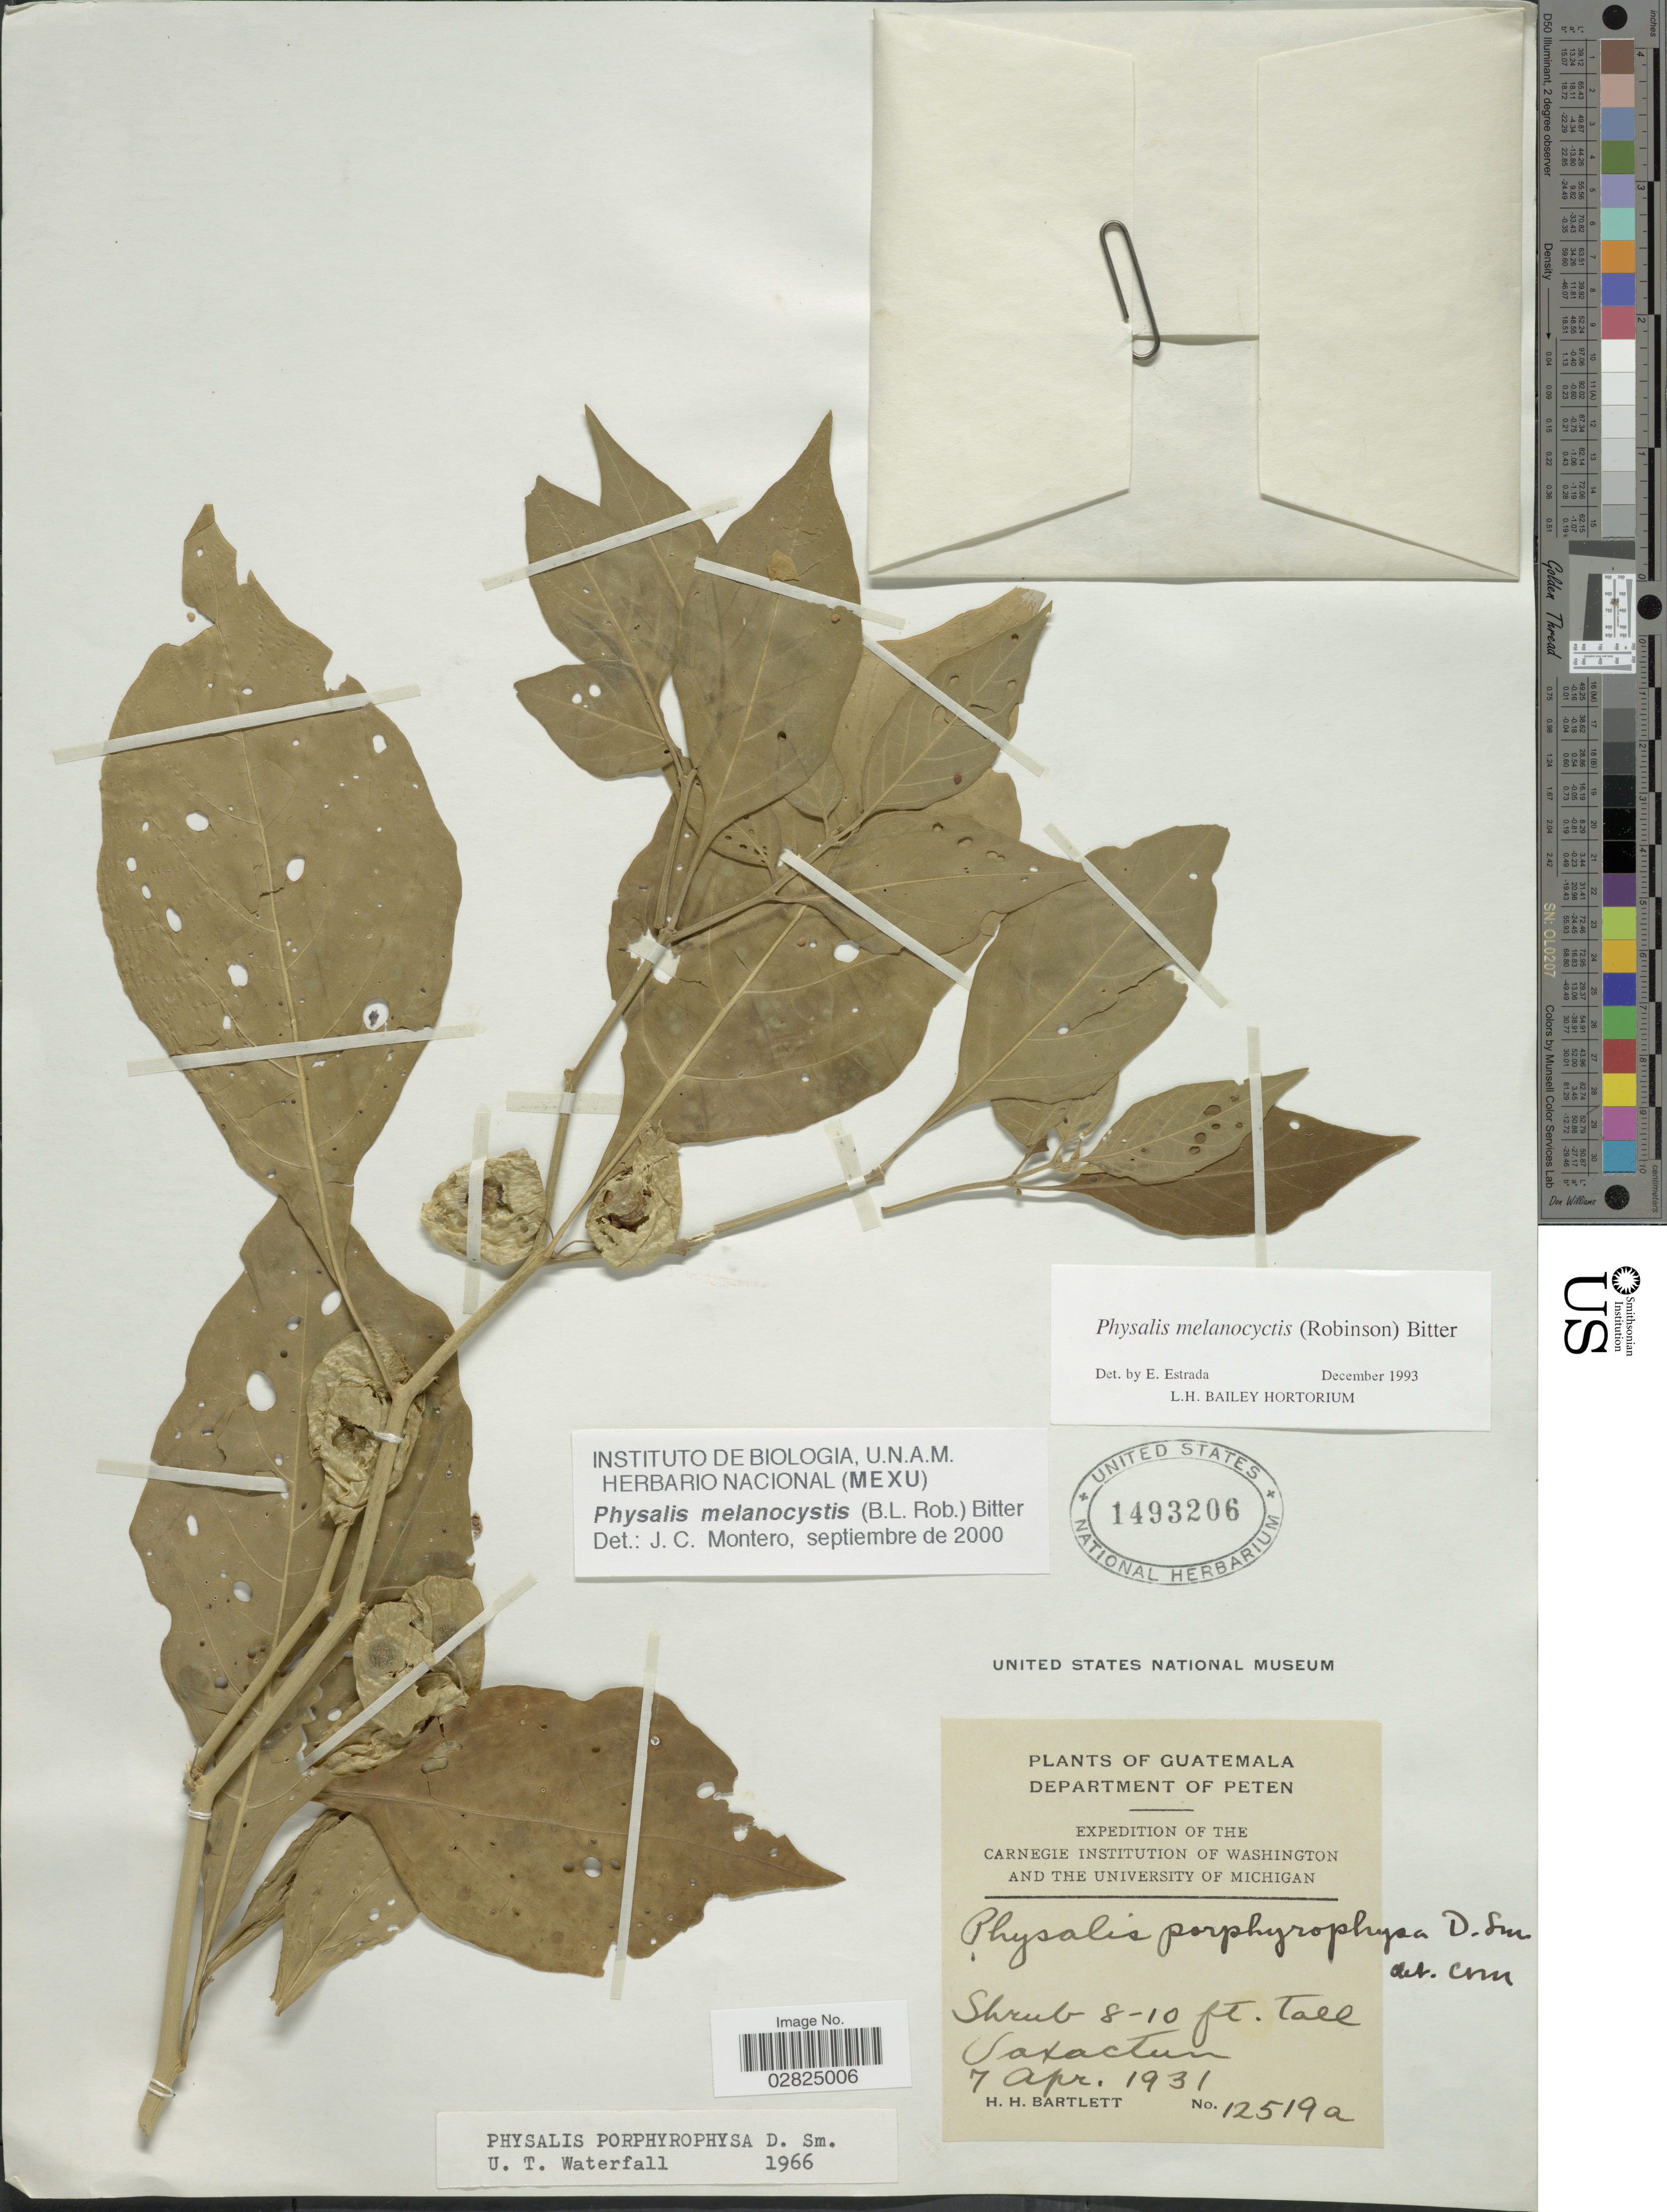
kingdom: Plantae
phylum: Tracheophyta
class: Magnoliopsida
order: Solanales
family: Solanaceae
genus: Physalis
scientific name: Physalis melanocystis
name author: (B.L. Rob.) Bitter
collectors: H. H. Bartlett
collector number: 12519a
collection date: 1931-04-07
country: Guatemala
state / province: El Petén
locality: Department of Peten. Uaxactun.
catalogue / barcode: US 1493206